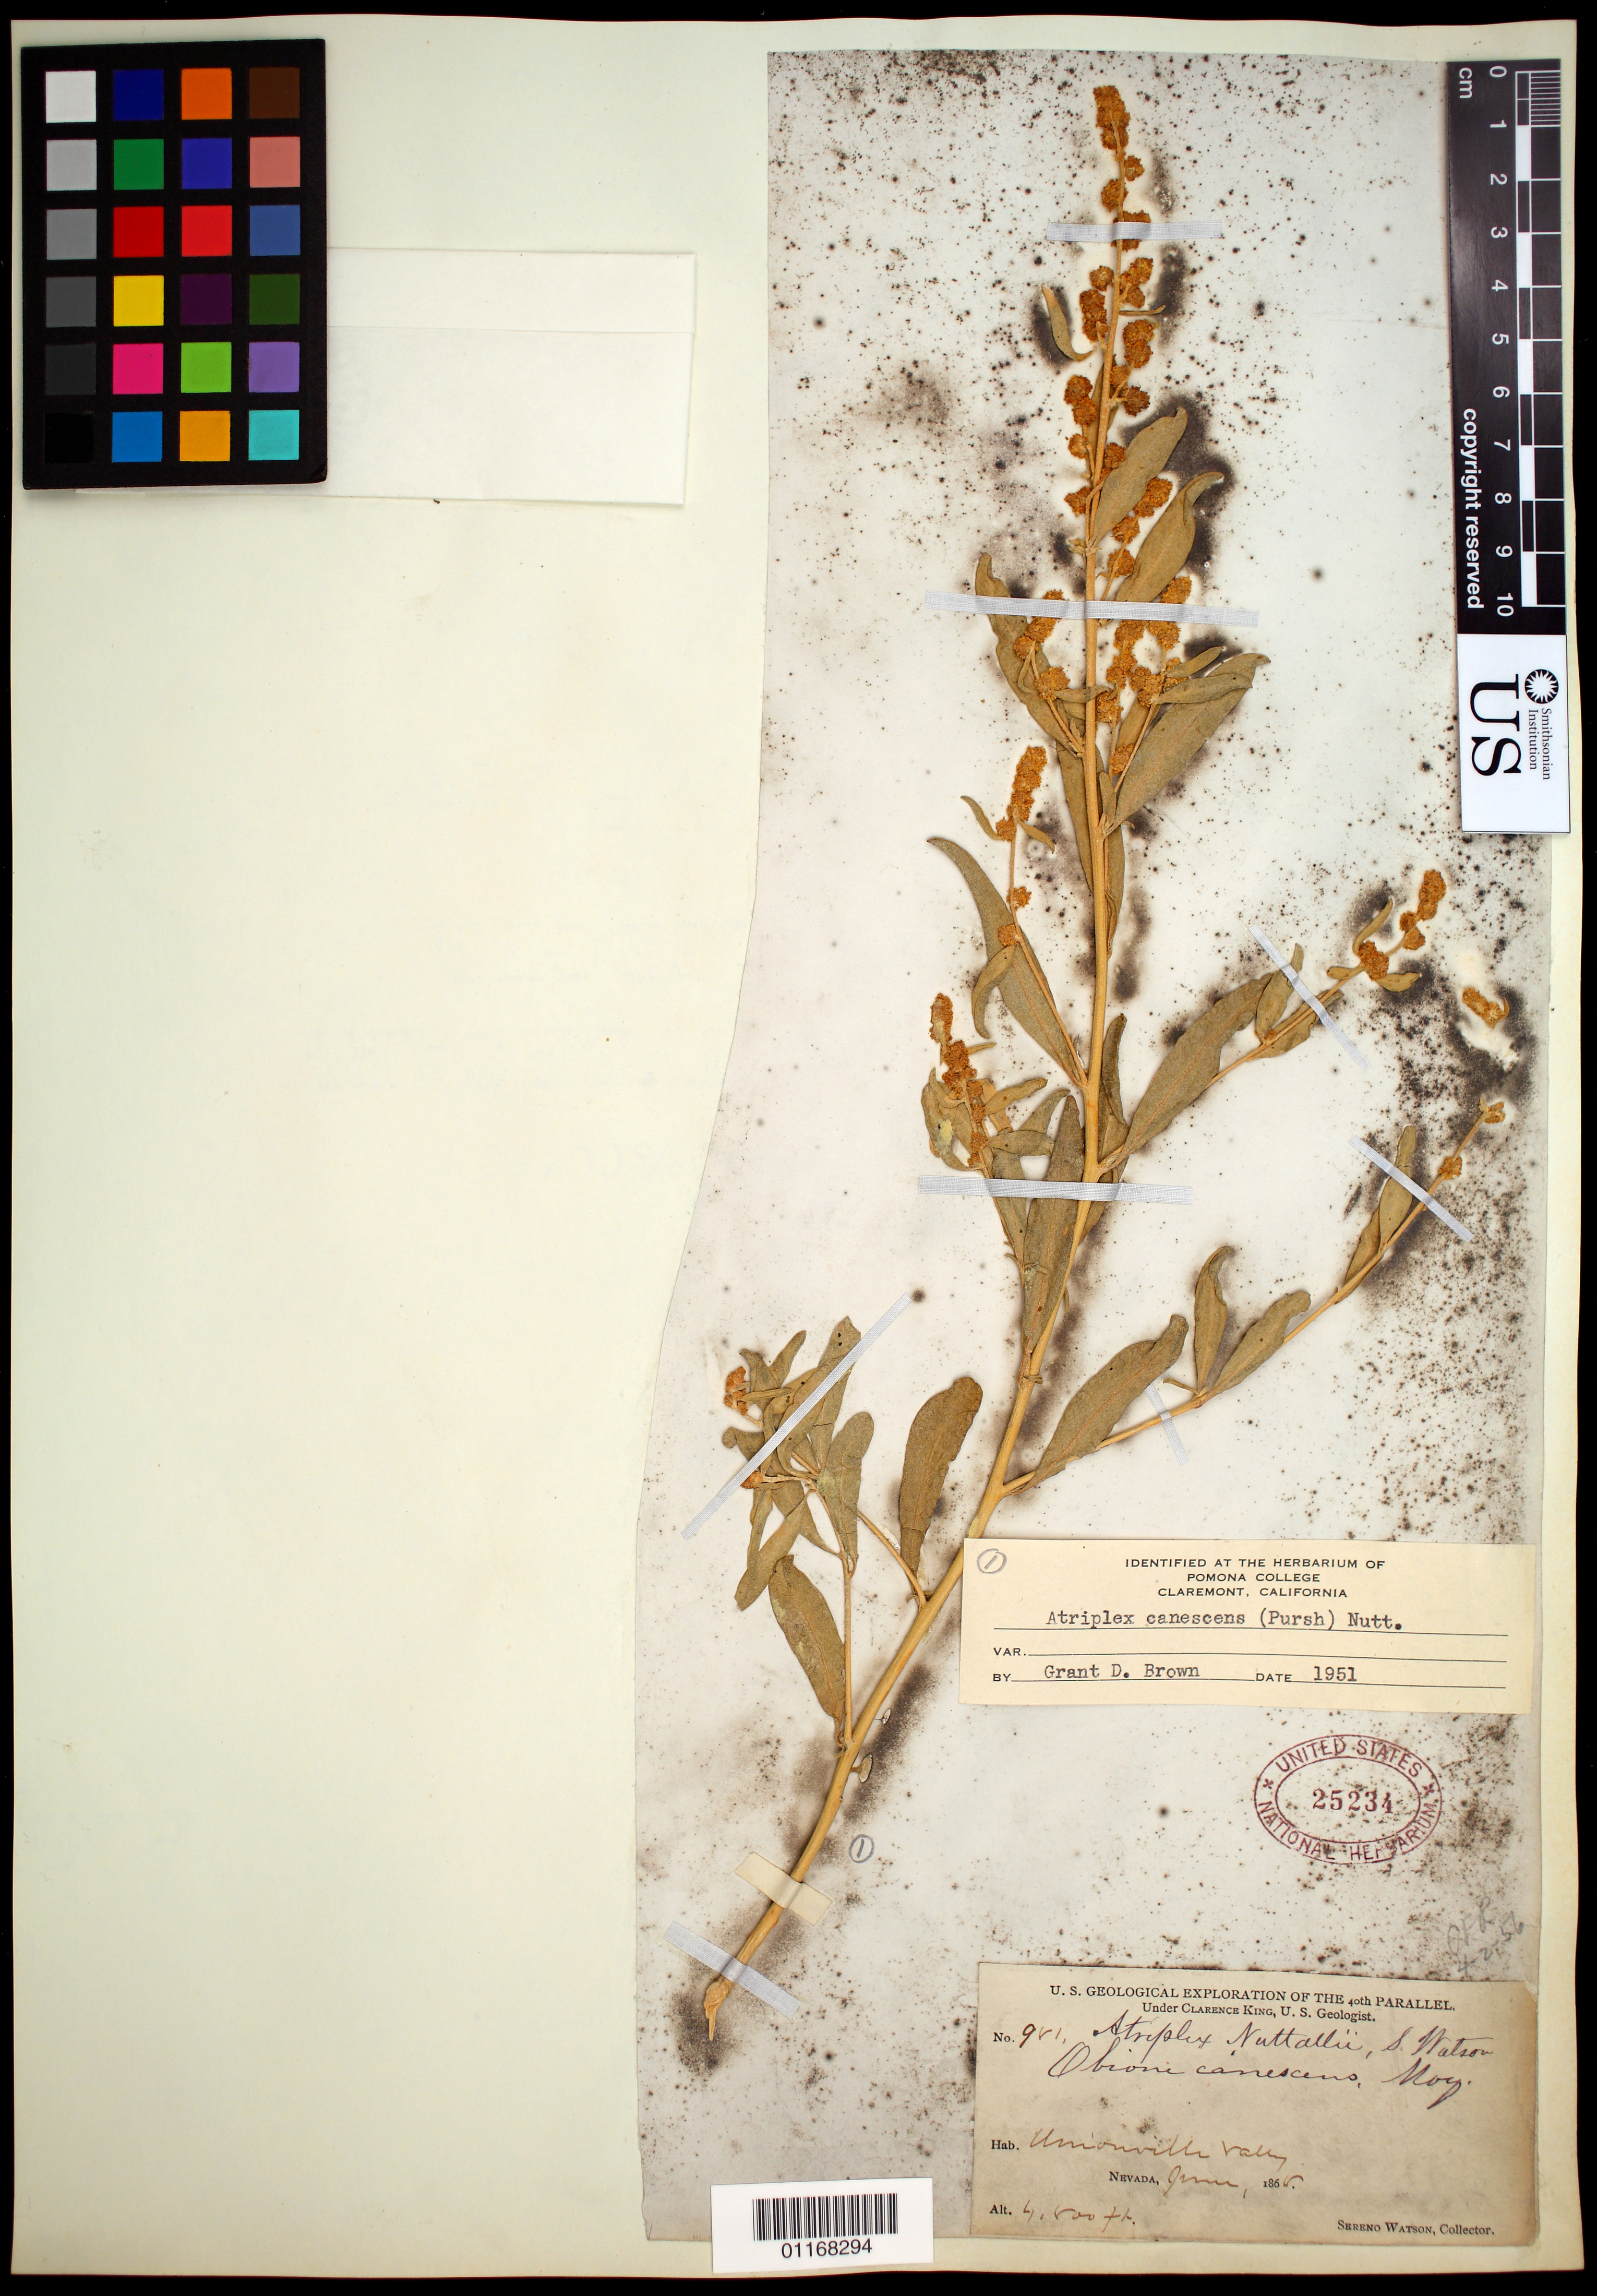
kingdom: Plantae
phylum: Tracheophyta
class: Magnoliopsida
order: Caryophyllales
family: Amaranthaceae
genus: Atriplex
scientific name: Atriplex canescens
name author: (Pursh) Nutt.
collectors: S. Watson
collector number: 981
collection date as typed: Jun 1868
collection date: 1868-06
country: United States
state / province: Nevada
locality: Unionville Valley.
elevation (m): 1463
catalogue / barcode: US 25234